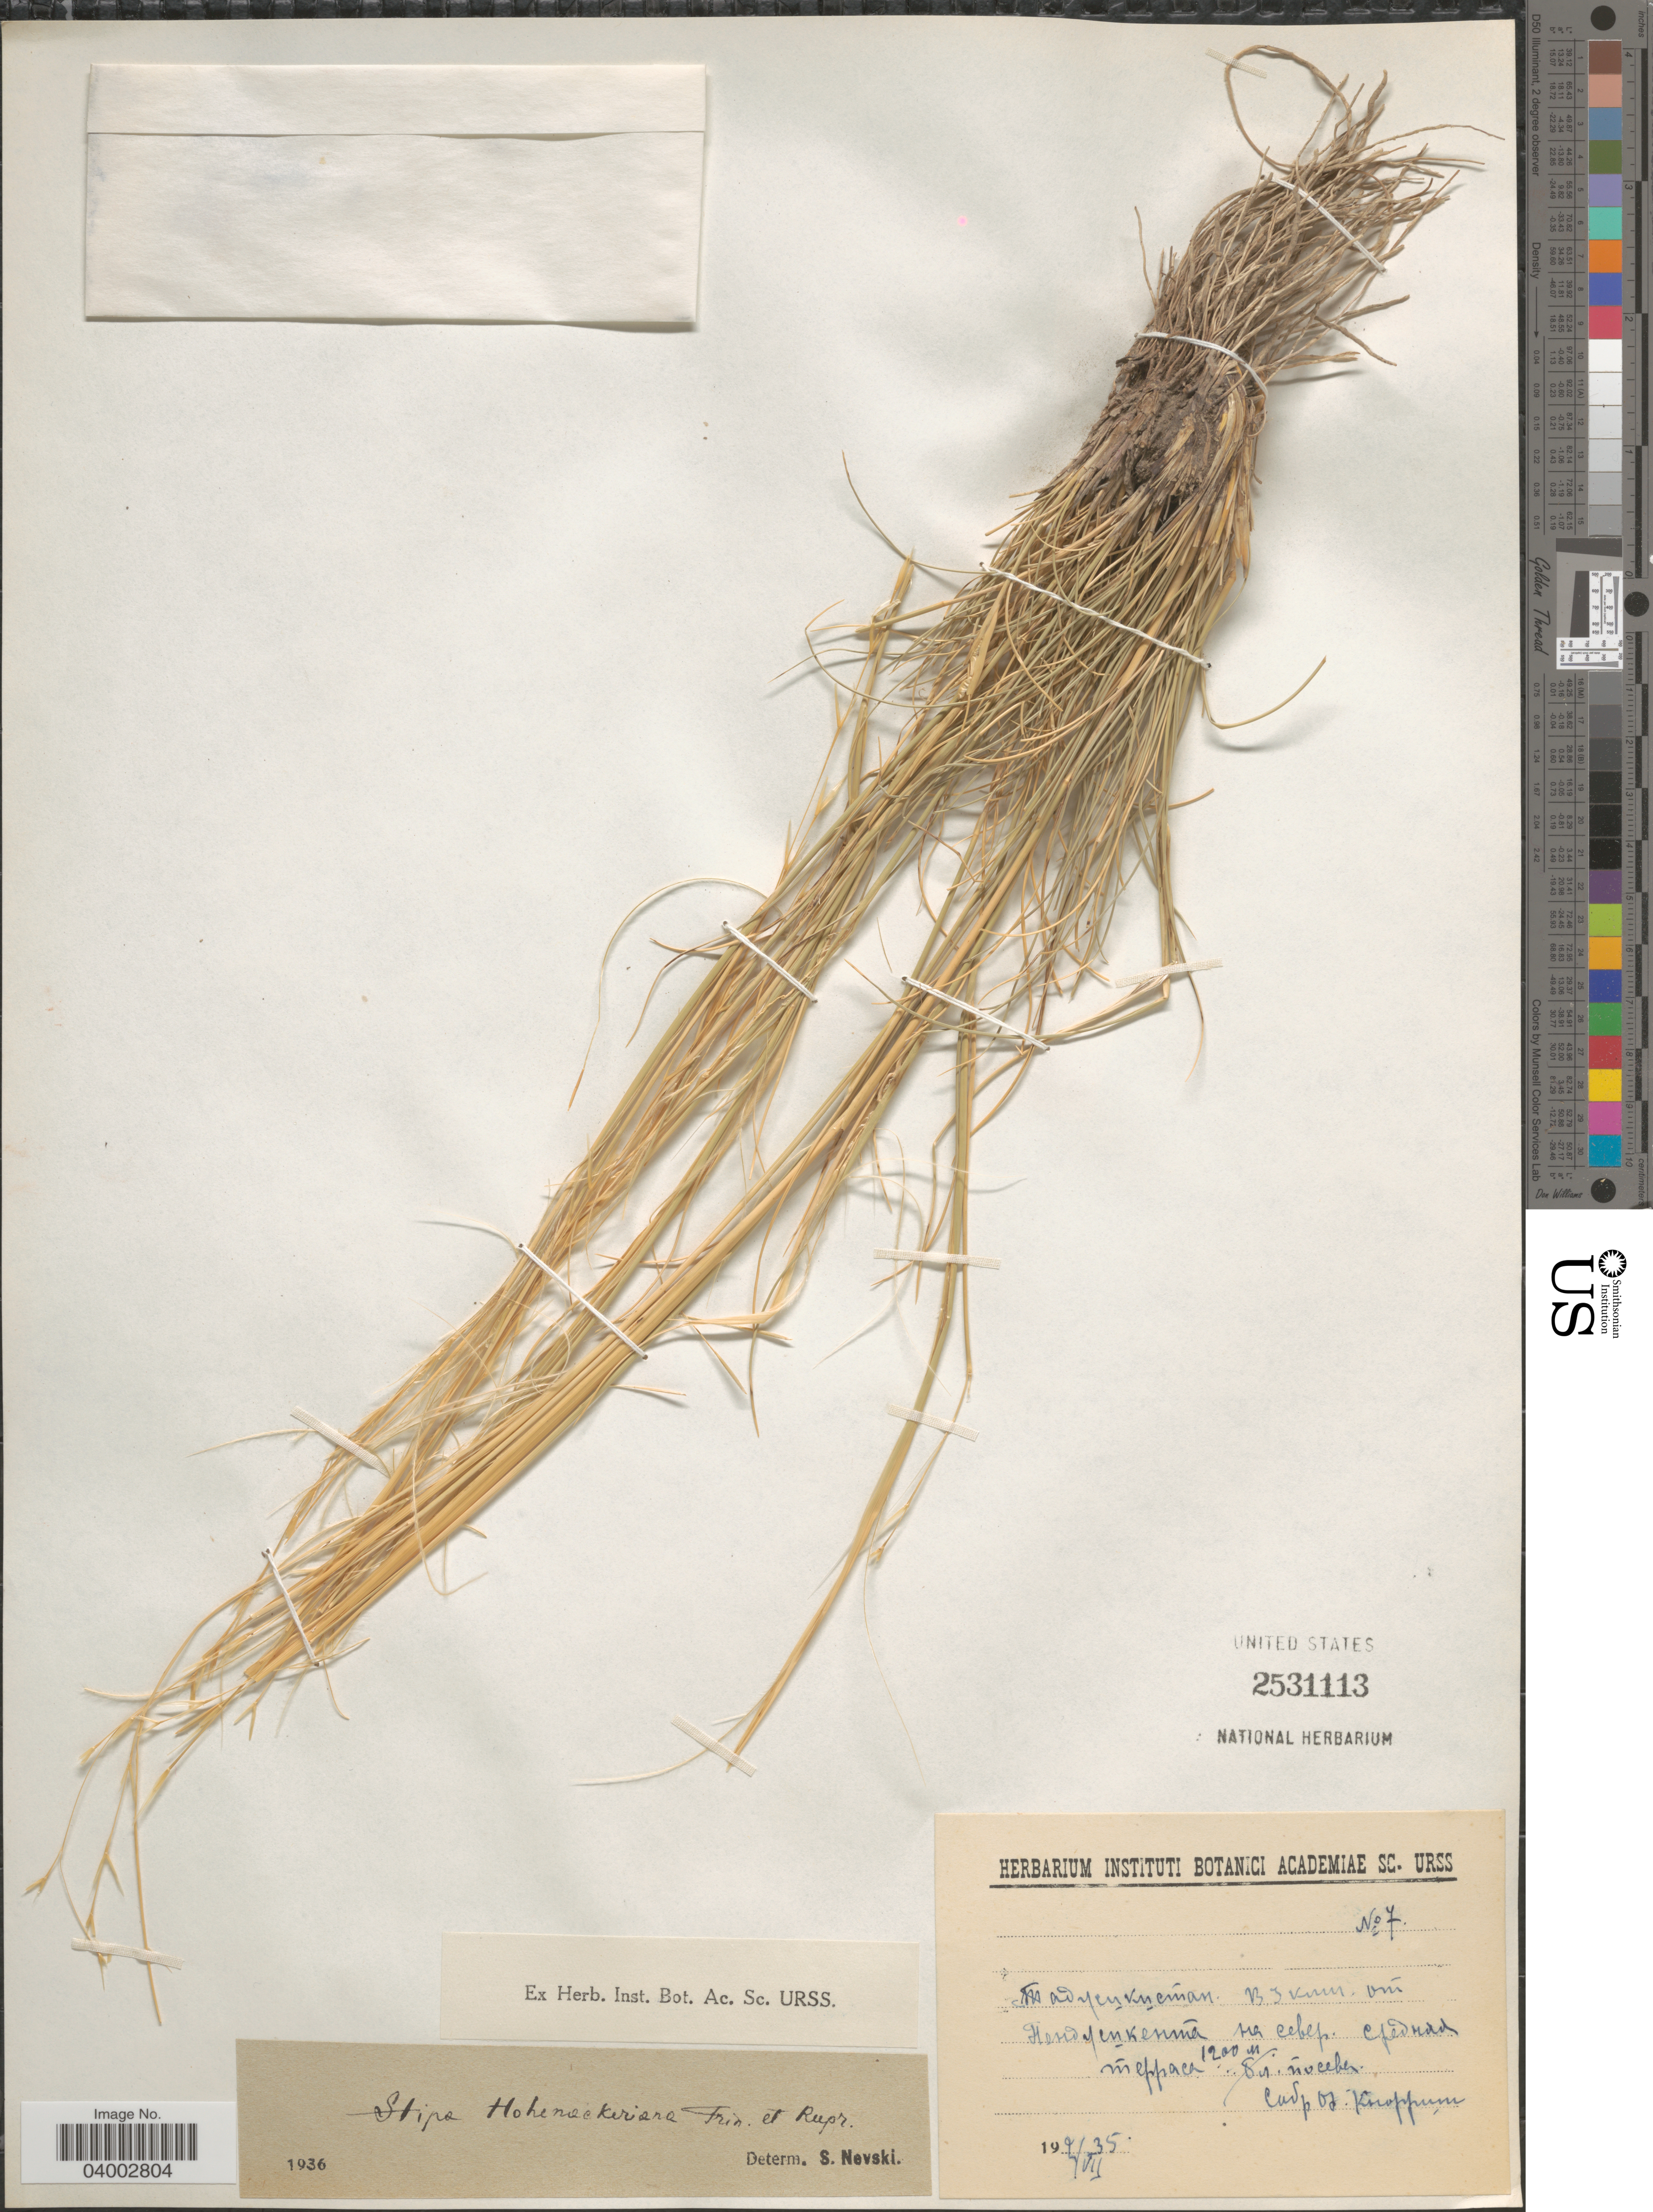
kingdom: Plantae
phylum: Tracheophyta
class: Liliopsida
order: Poales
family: Poaceae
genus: Stipa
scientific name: Stipa hohenackeriana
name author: Trin. & Rupr.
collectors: O. Knorring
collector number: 7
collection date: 1935-07-09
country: Tajikistan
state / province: Sughd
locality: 3 km from Panjakent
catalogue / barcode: US 2531113